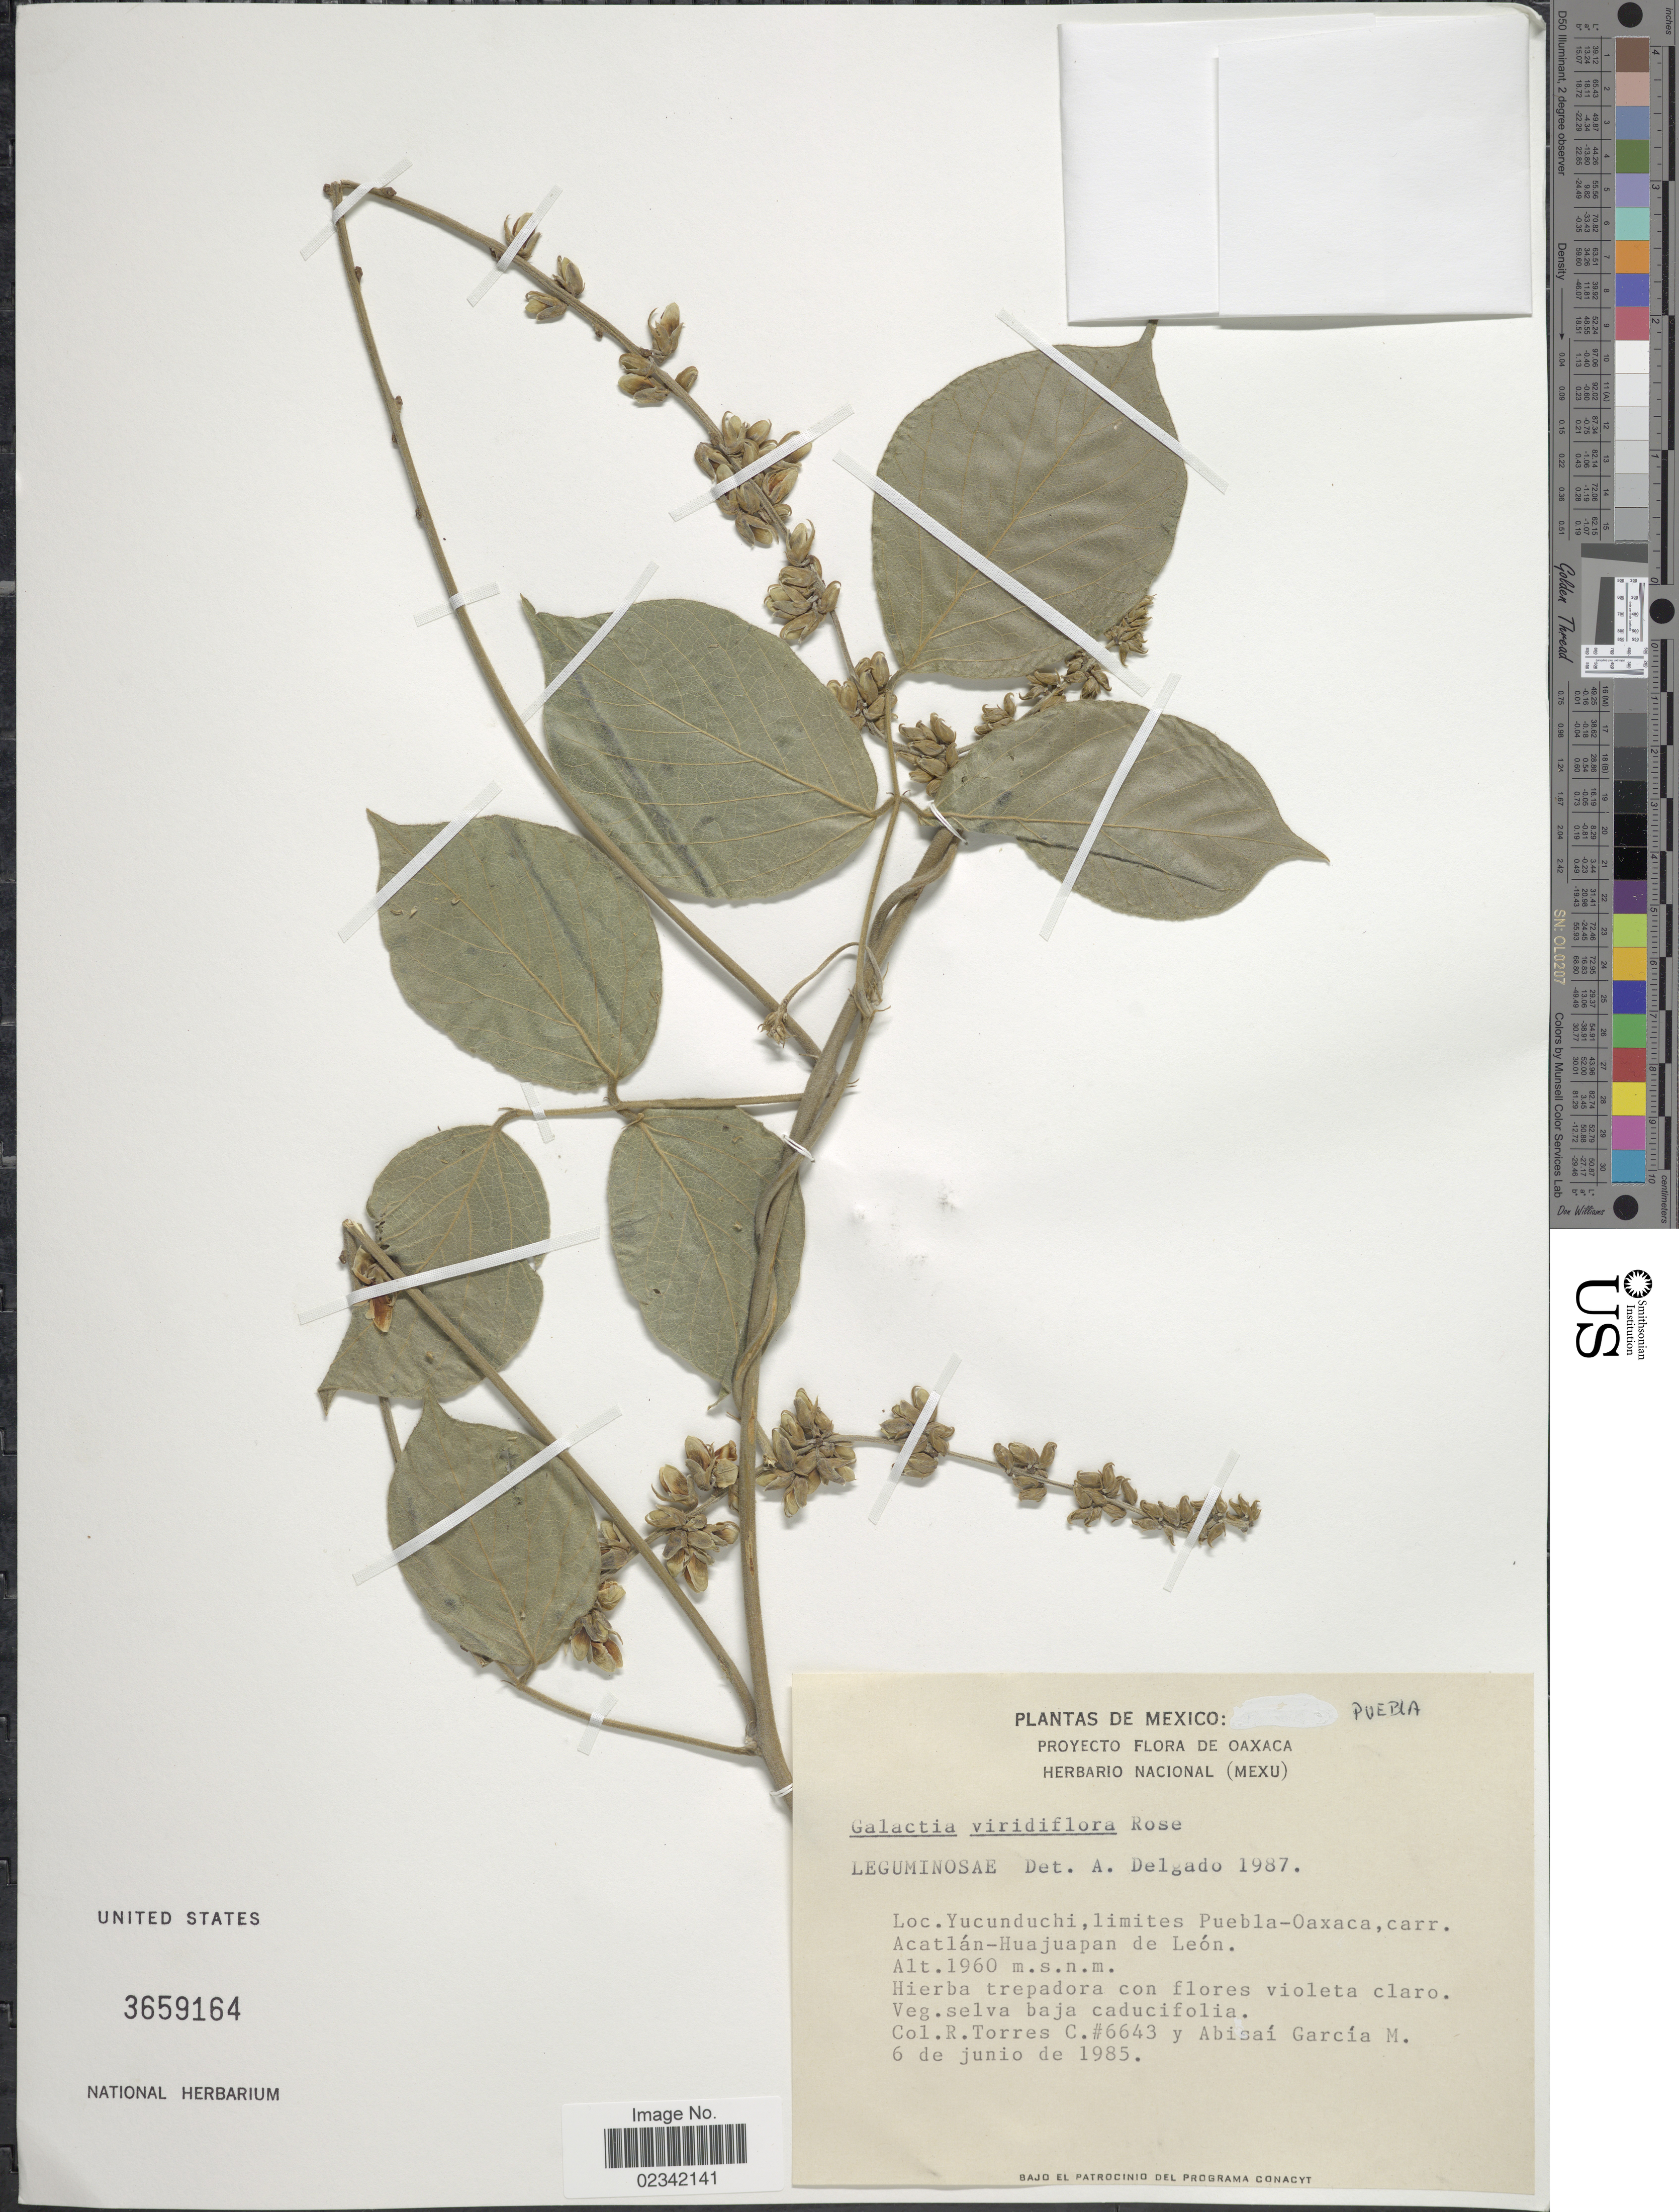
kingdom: Plantae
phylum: Tracheophyta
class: Magnoliopsida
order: Fabales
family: Fabaceae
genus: Lackeya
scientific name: Lackeya viridiflora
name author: (Rose) L.P. Queiroz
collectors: R. Torres C. & A. García M.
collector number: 6643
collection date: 1985-06-06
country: Mexico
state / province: Puebla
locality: Yucunduchi, limites Puebla-Oaxaca, carr. Acatlan-Huajuapan de Leon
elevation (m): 1960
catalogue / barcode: US 3659164